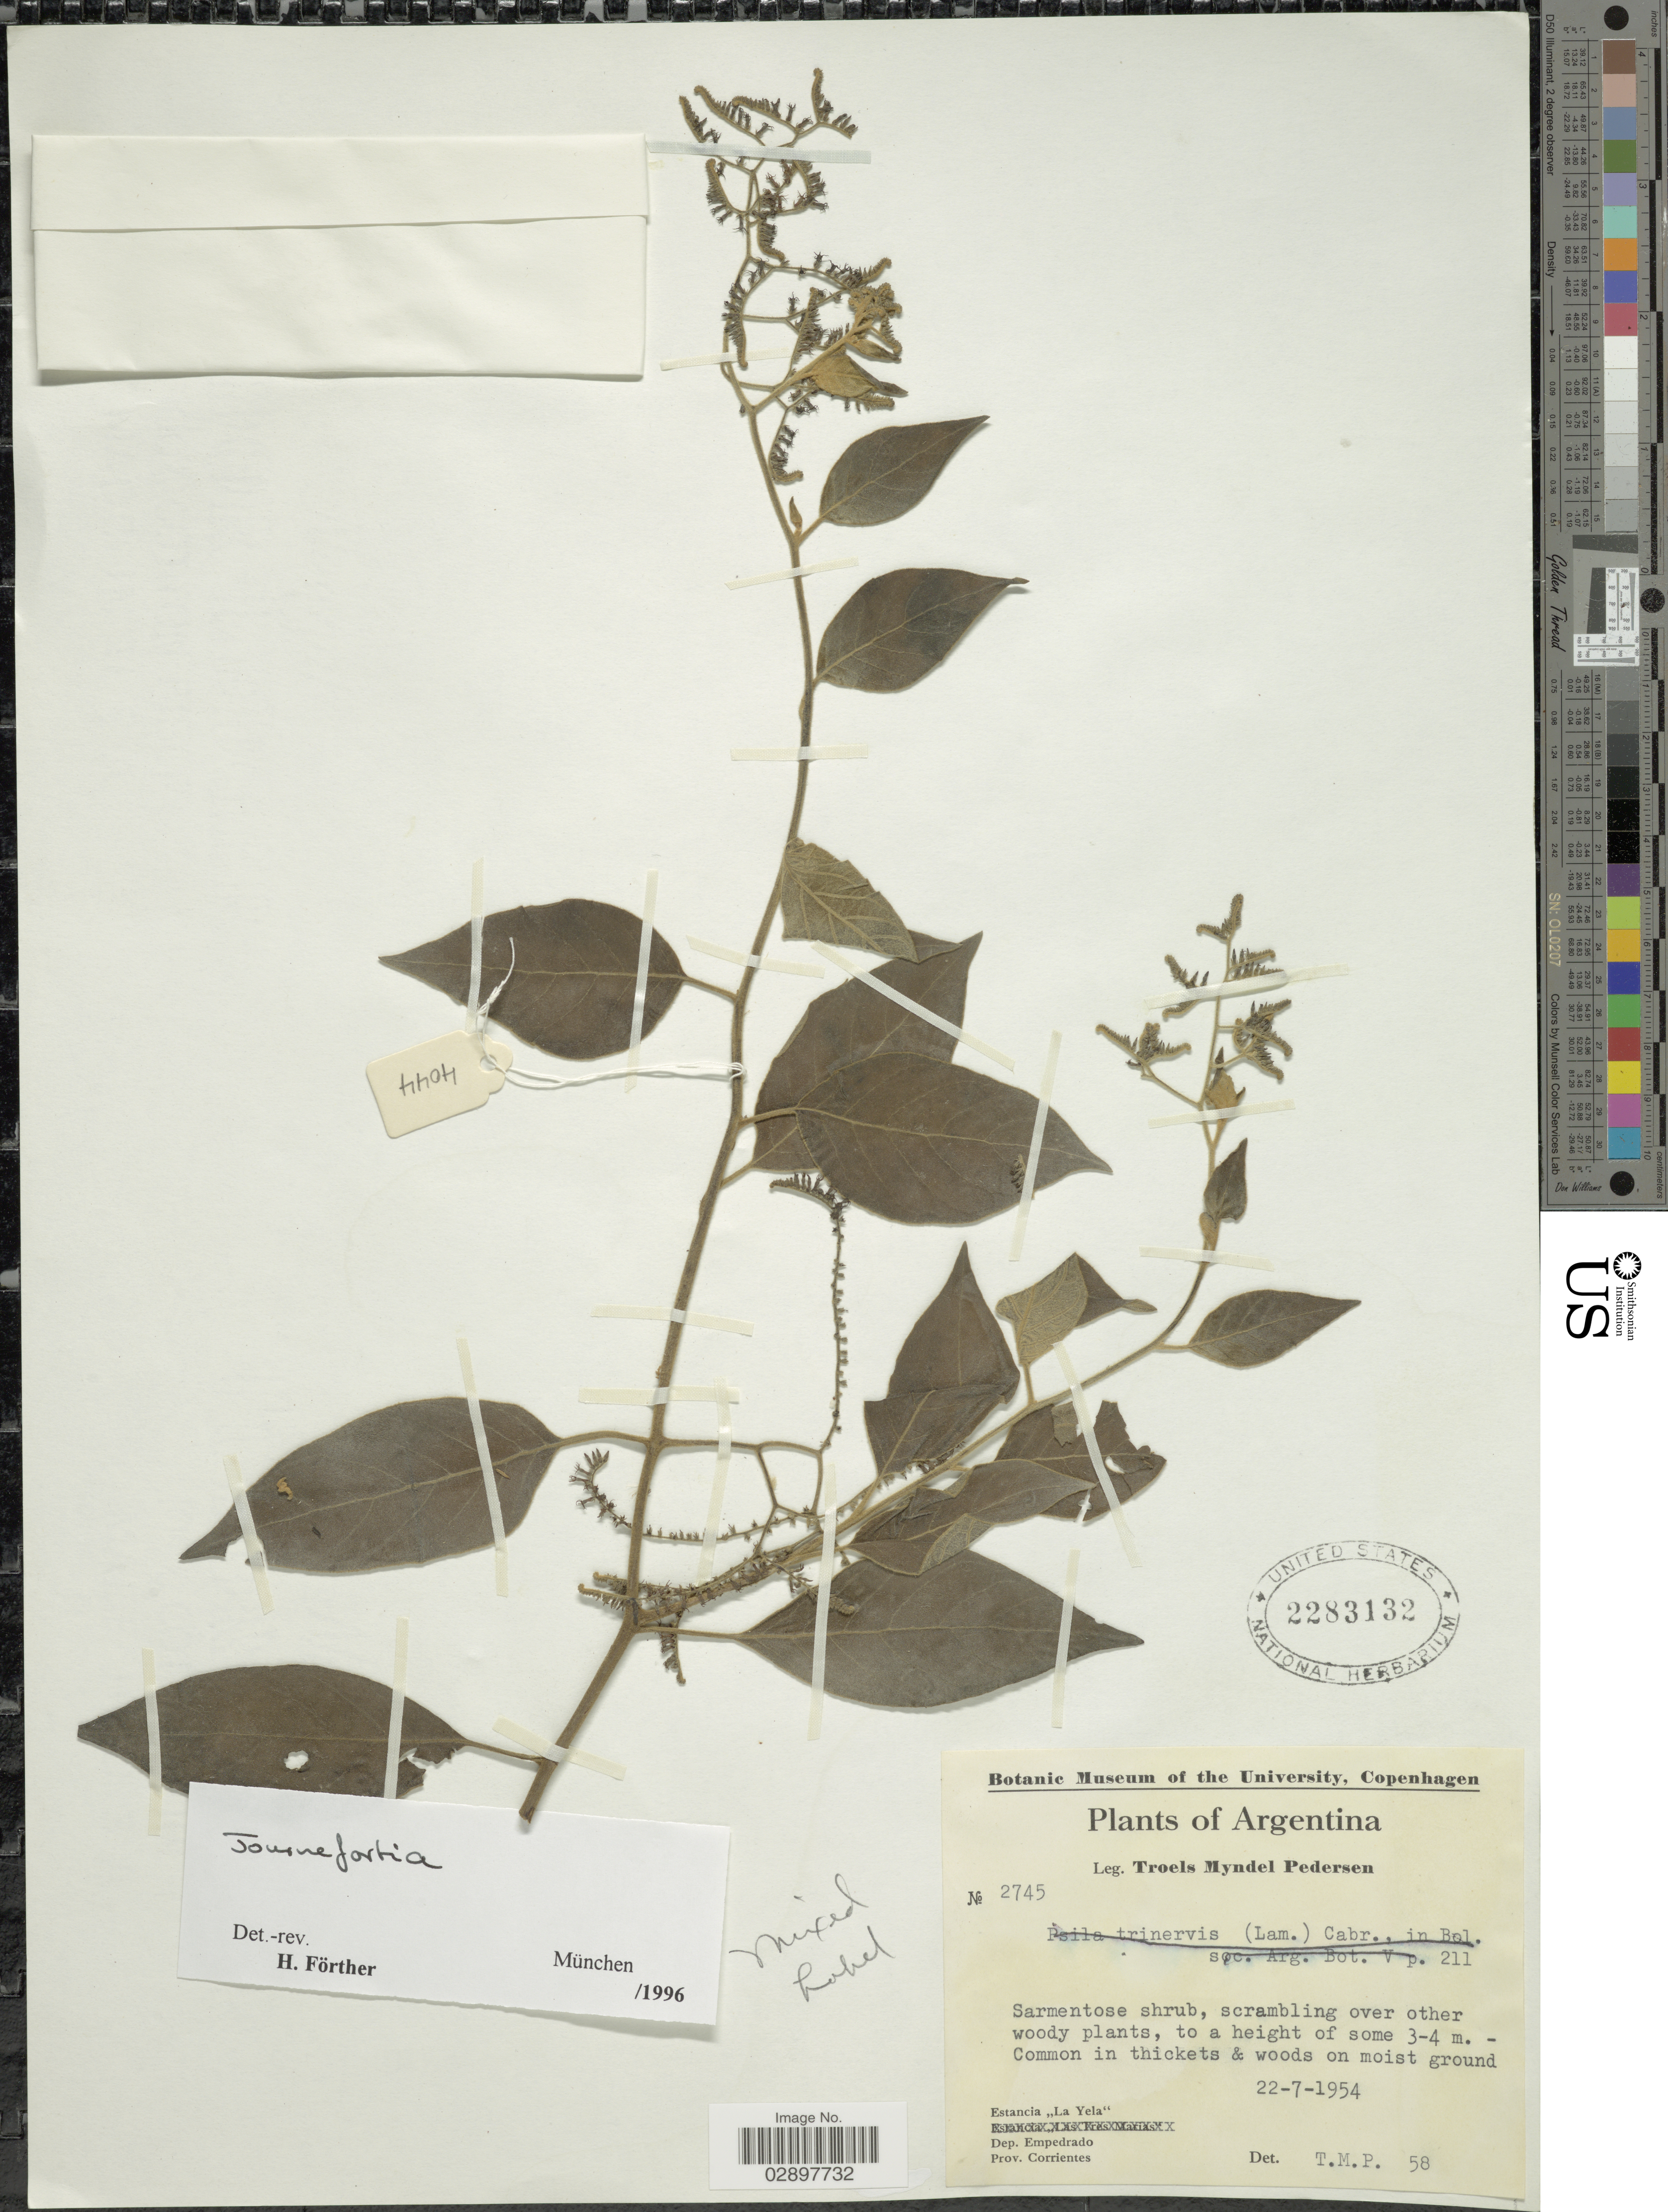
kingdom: Plantae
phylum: Tracheophyta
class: Magnoliopsida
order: Boraginales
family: Heliotropiaceae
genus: Tournefortia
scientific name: Tournefortia sp.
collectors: T. Pederson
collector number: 2745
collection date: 1954-07-22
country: Argentina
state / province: Corrientes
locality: Estancia "La Yela", Dep. Empedrado, Prov. Corrientes.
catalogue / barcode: US 2283132